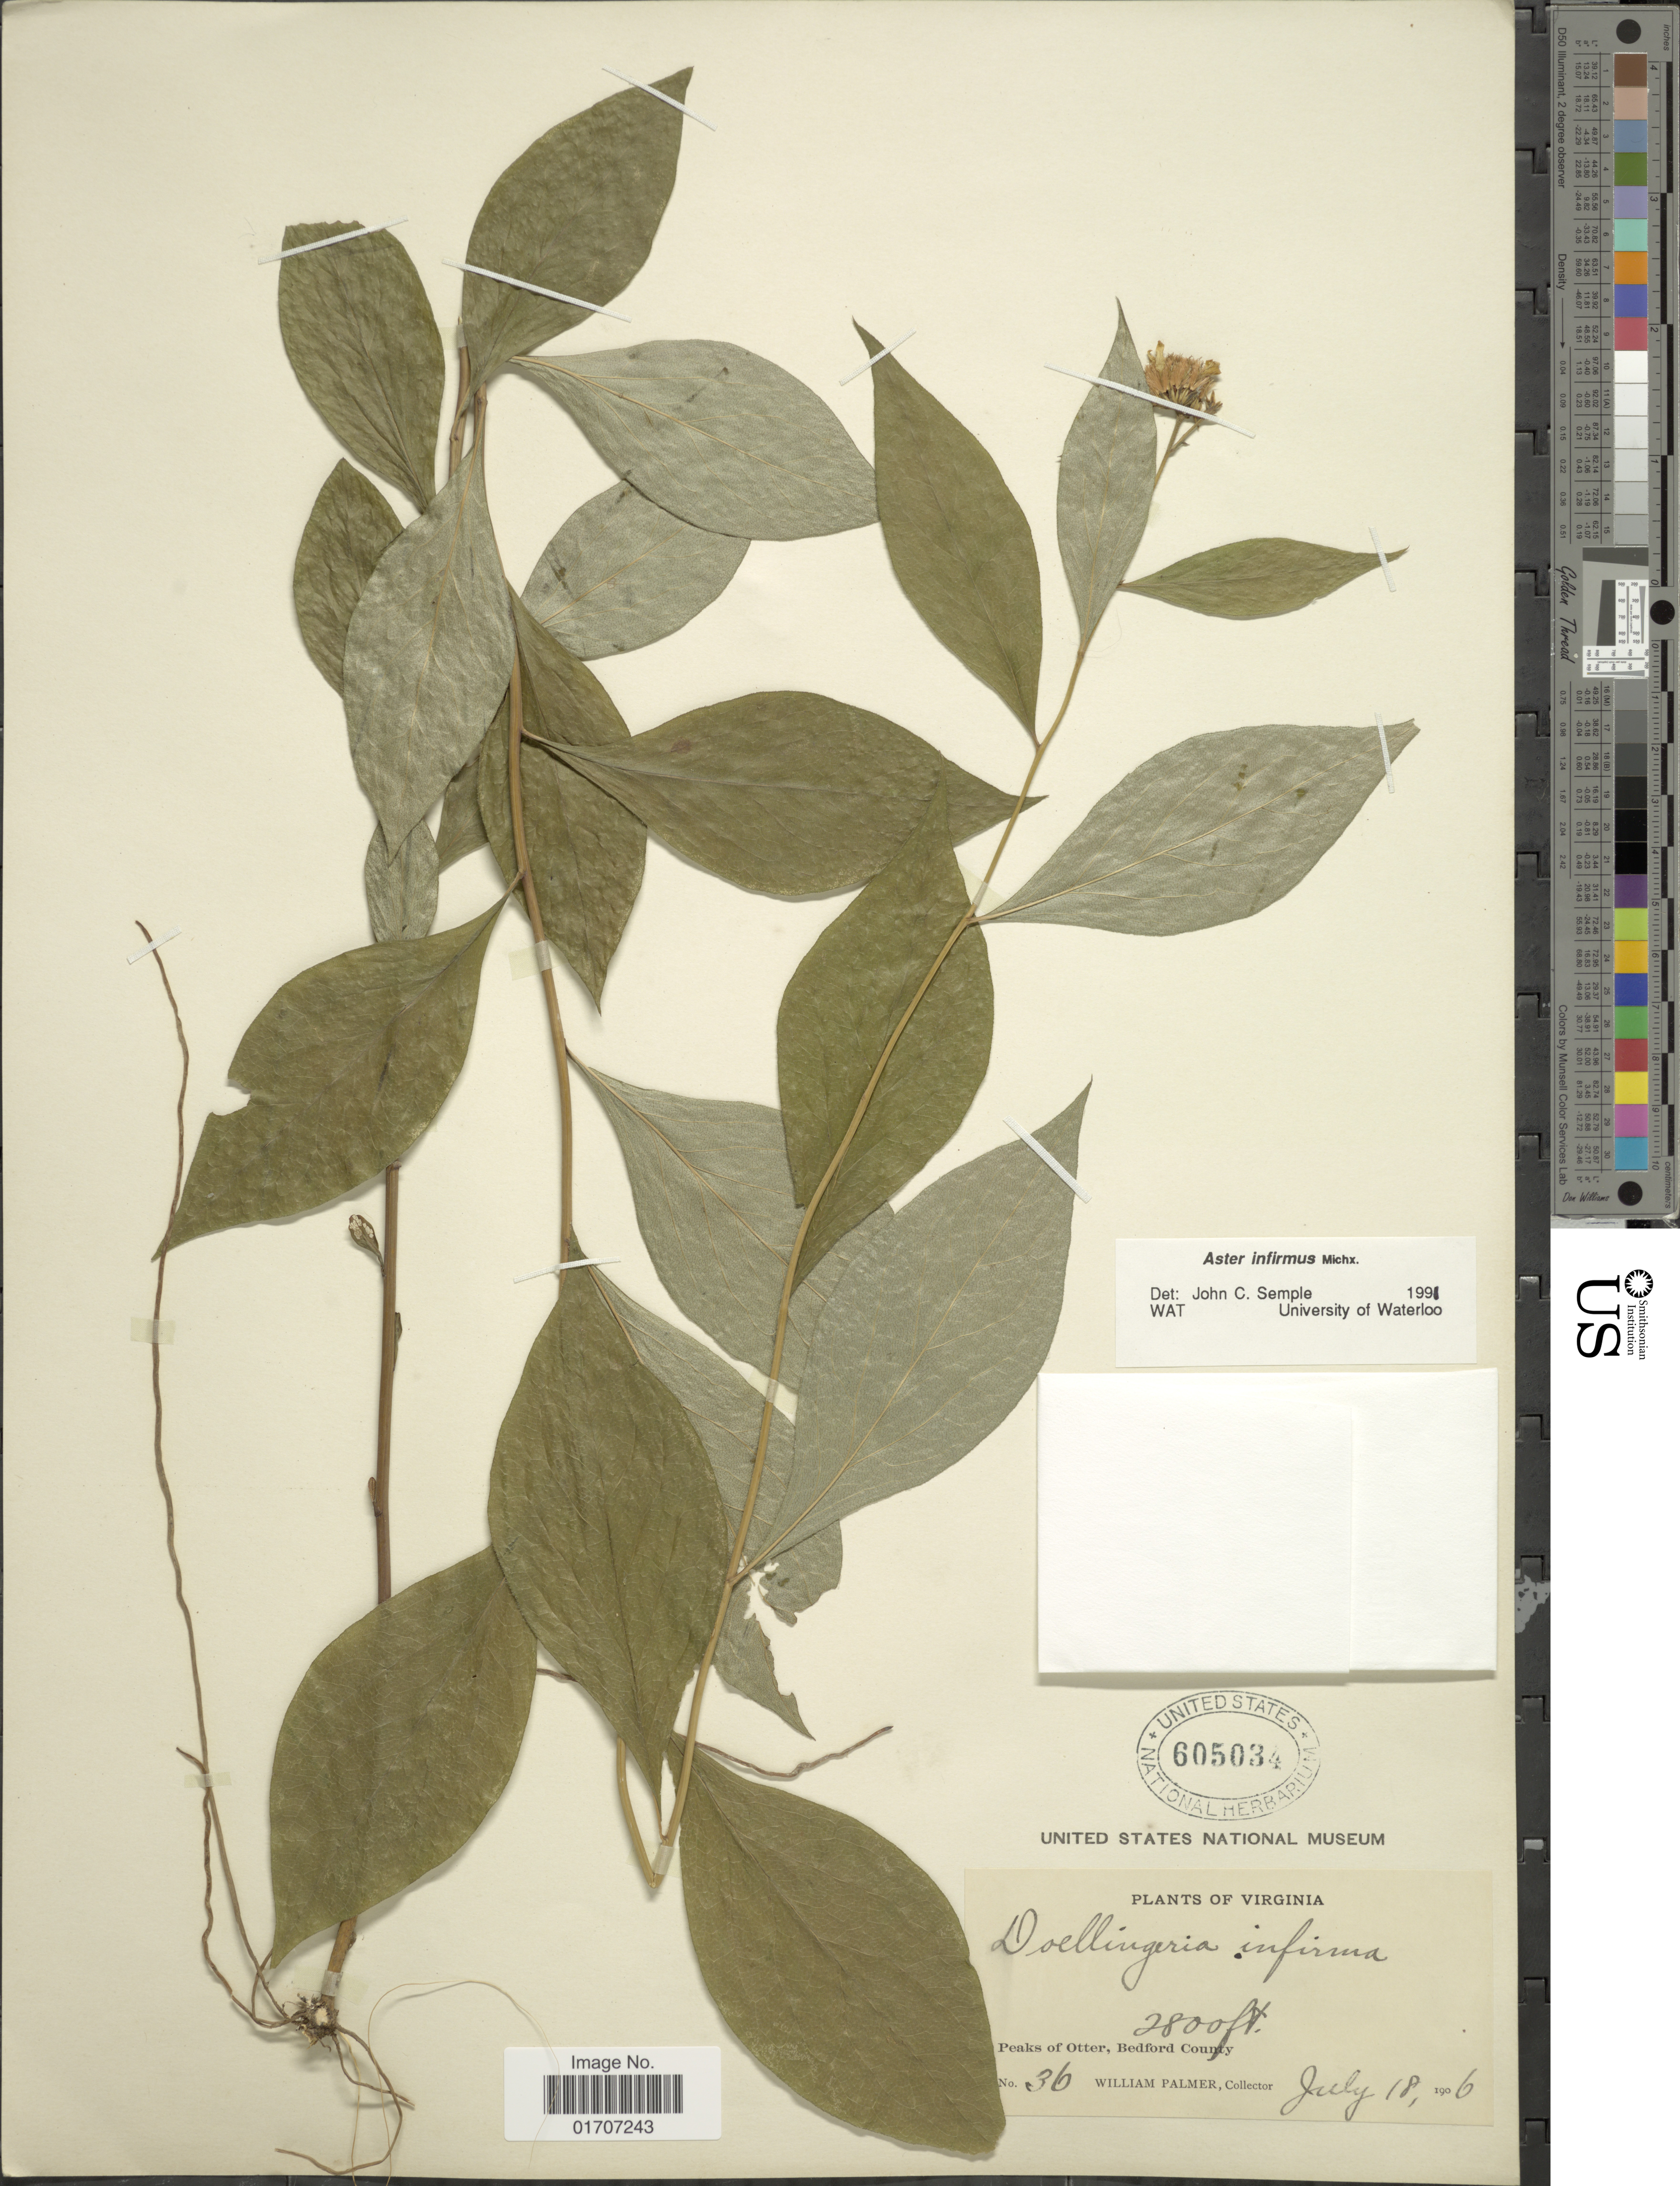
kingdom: Plantae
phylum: Tracheophyta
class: Magnoliopsida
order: Asterales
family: Asteraceae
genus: Doellingeria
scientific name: Doellingeria infirma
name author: (Michx.) Greene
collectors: W. Palmer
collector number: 36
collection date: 1906-07-18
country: United States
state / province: Virginia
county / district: Bedford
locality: Peaks of Otter, Bedford County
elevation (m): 853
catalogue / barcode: US 605034